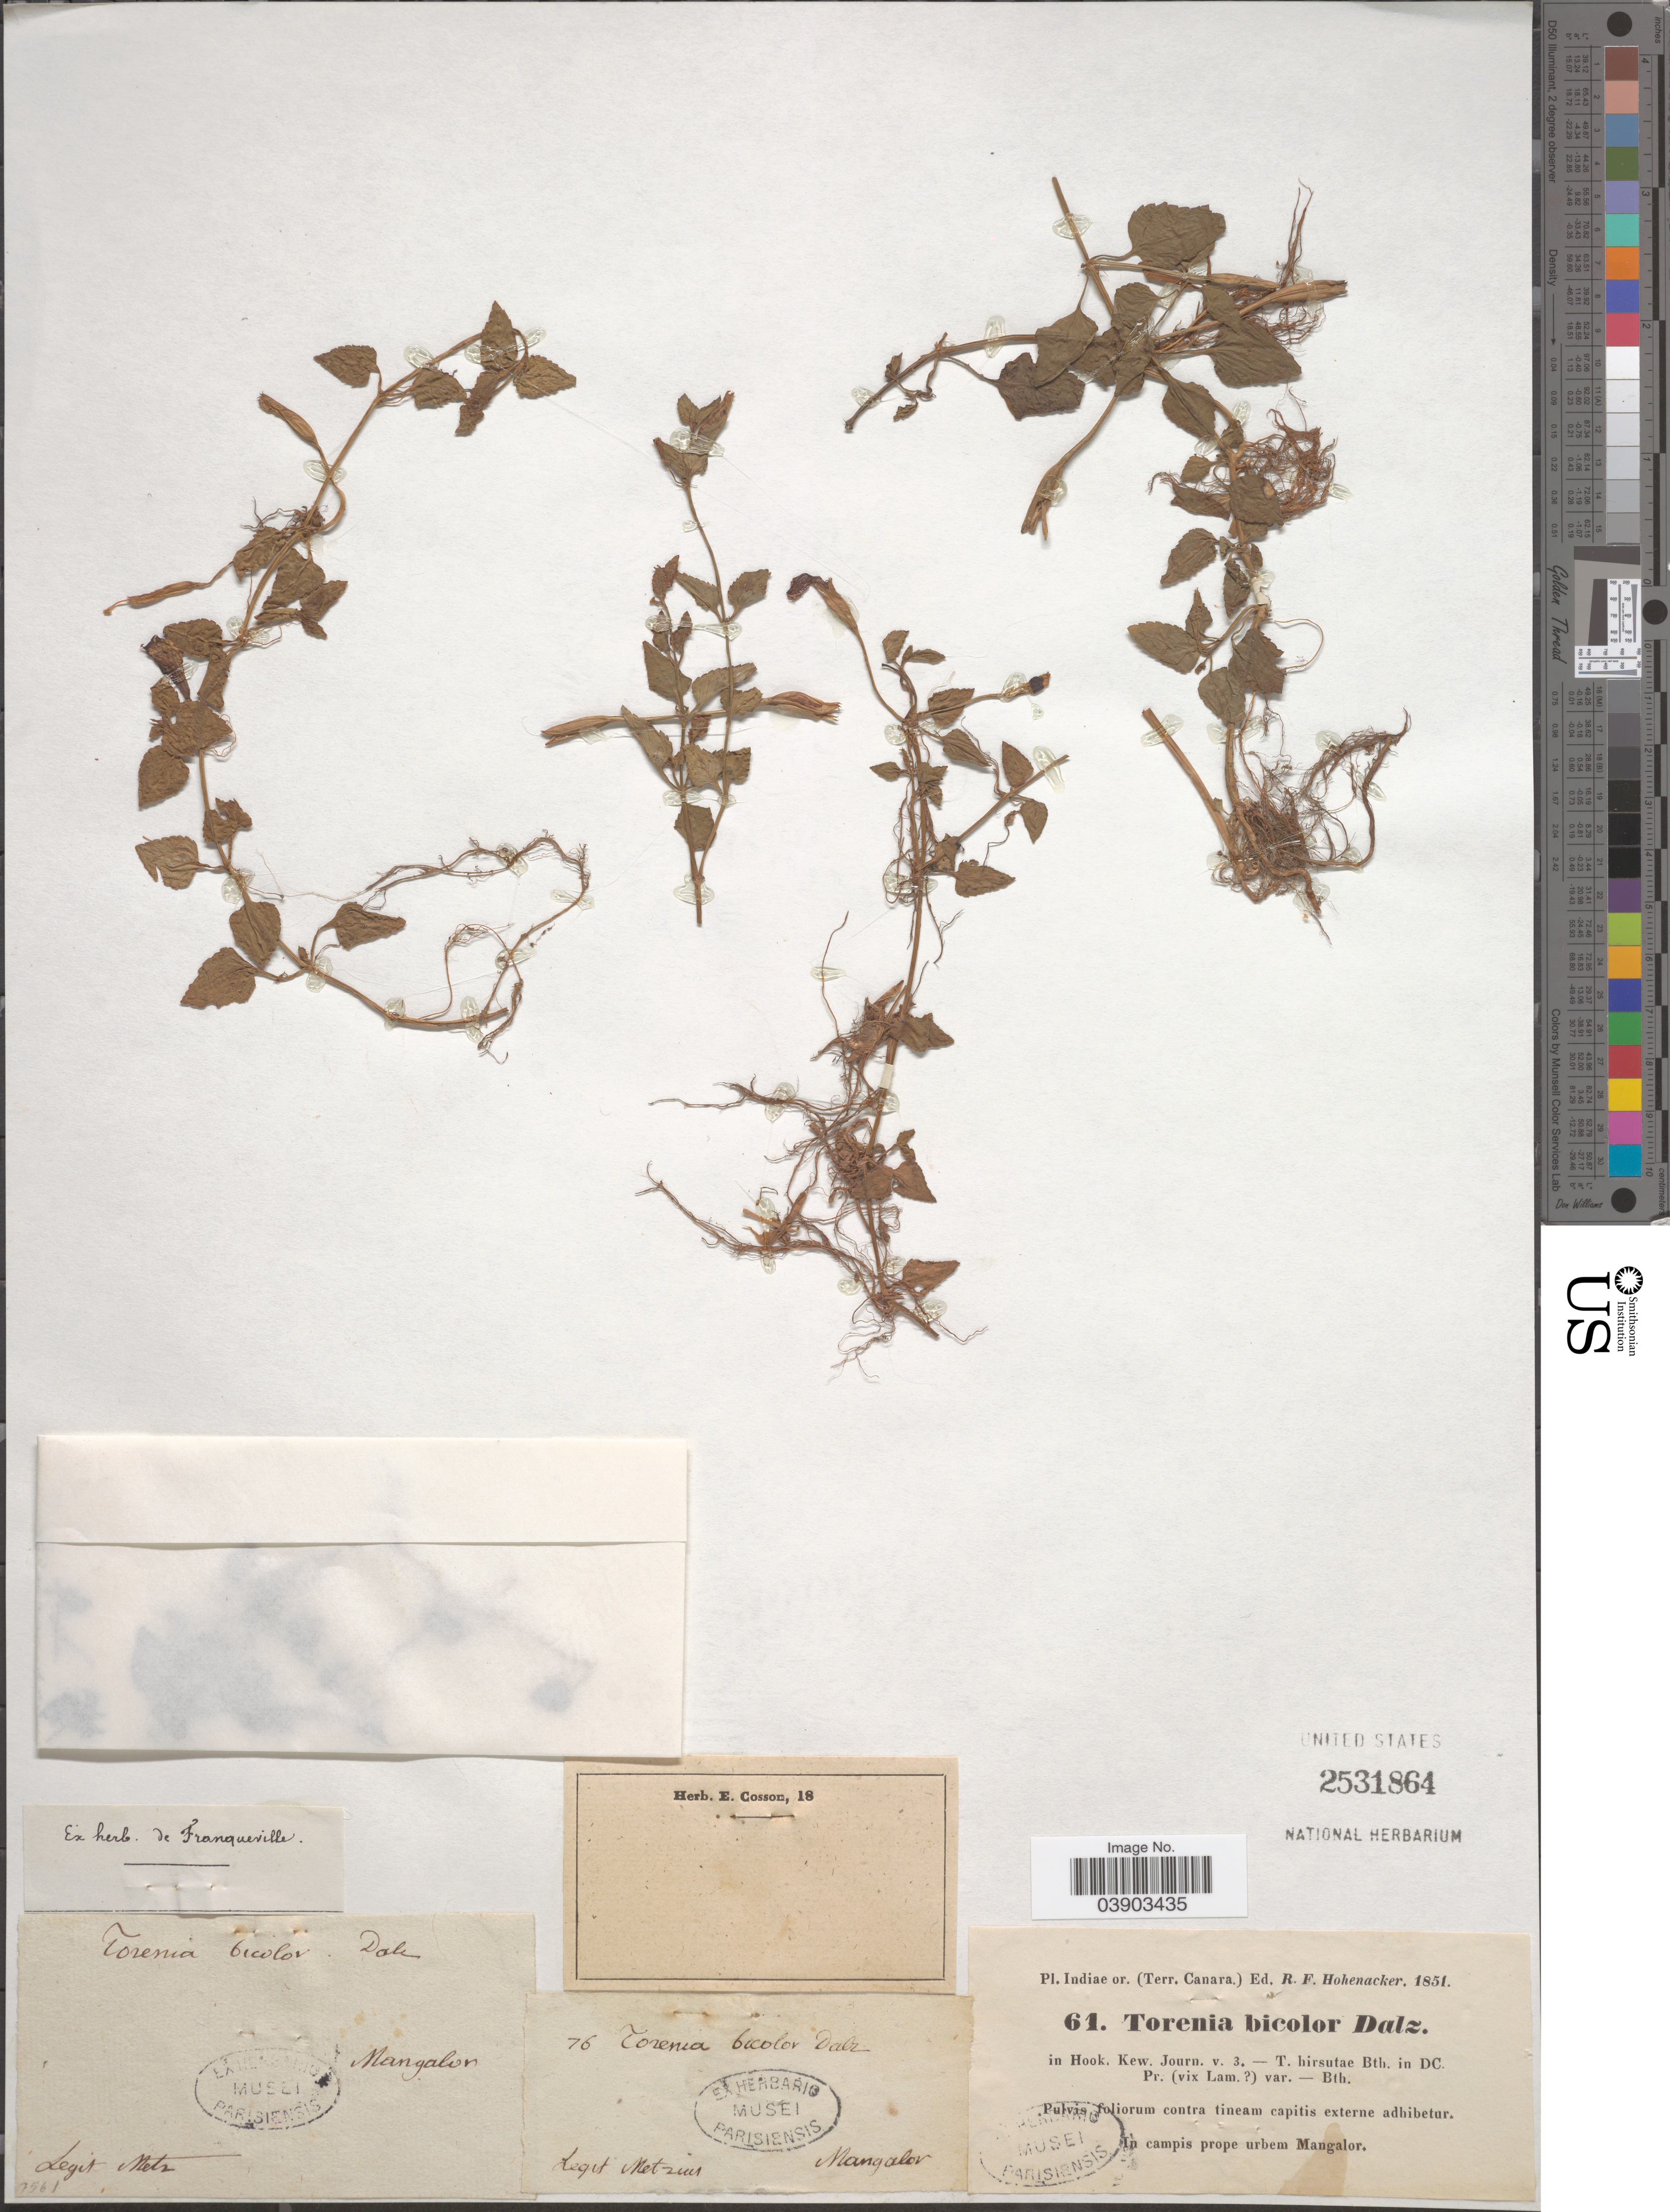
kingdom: Plantae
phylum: Tracheophyta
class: Magnoliopsida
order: Lamiales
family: Linderniaceae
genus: Torenia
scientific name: Torenia bicolor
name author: Dalzell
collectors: R. F. Hohenacker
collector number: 61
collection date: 1851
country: India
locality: Indiae or. (Terr. Canara) In campis prope urbem Mangalor.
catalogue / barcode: US 2531864-2